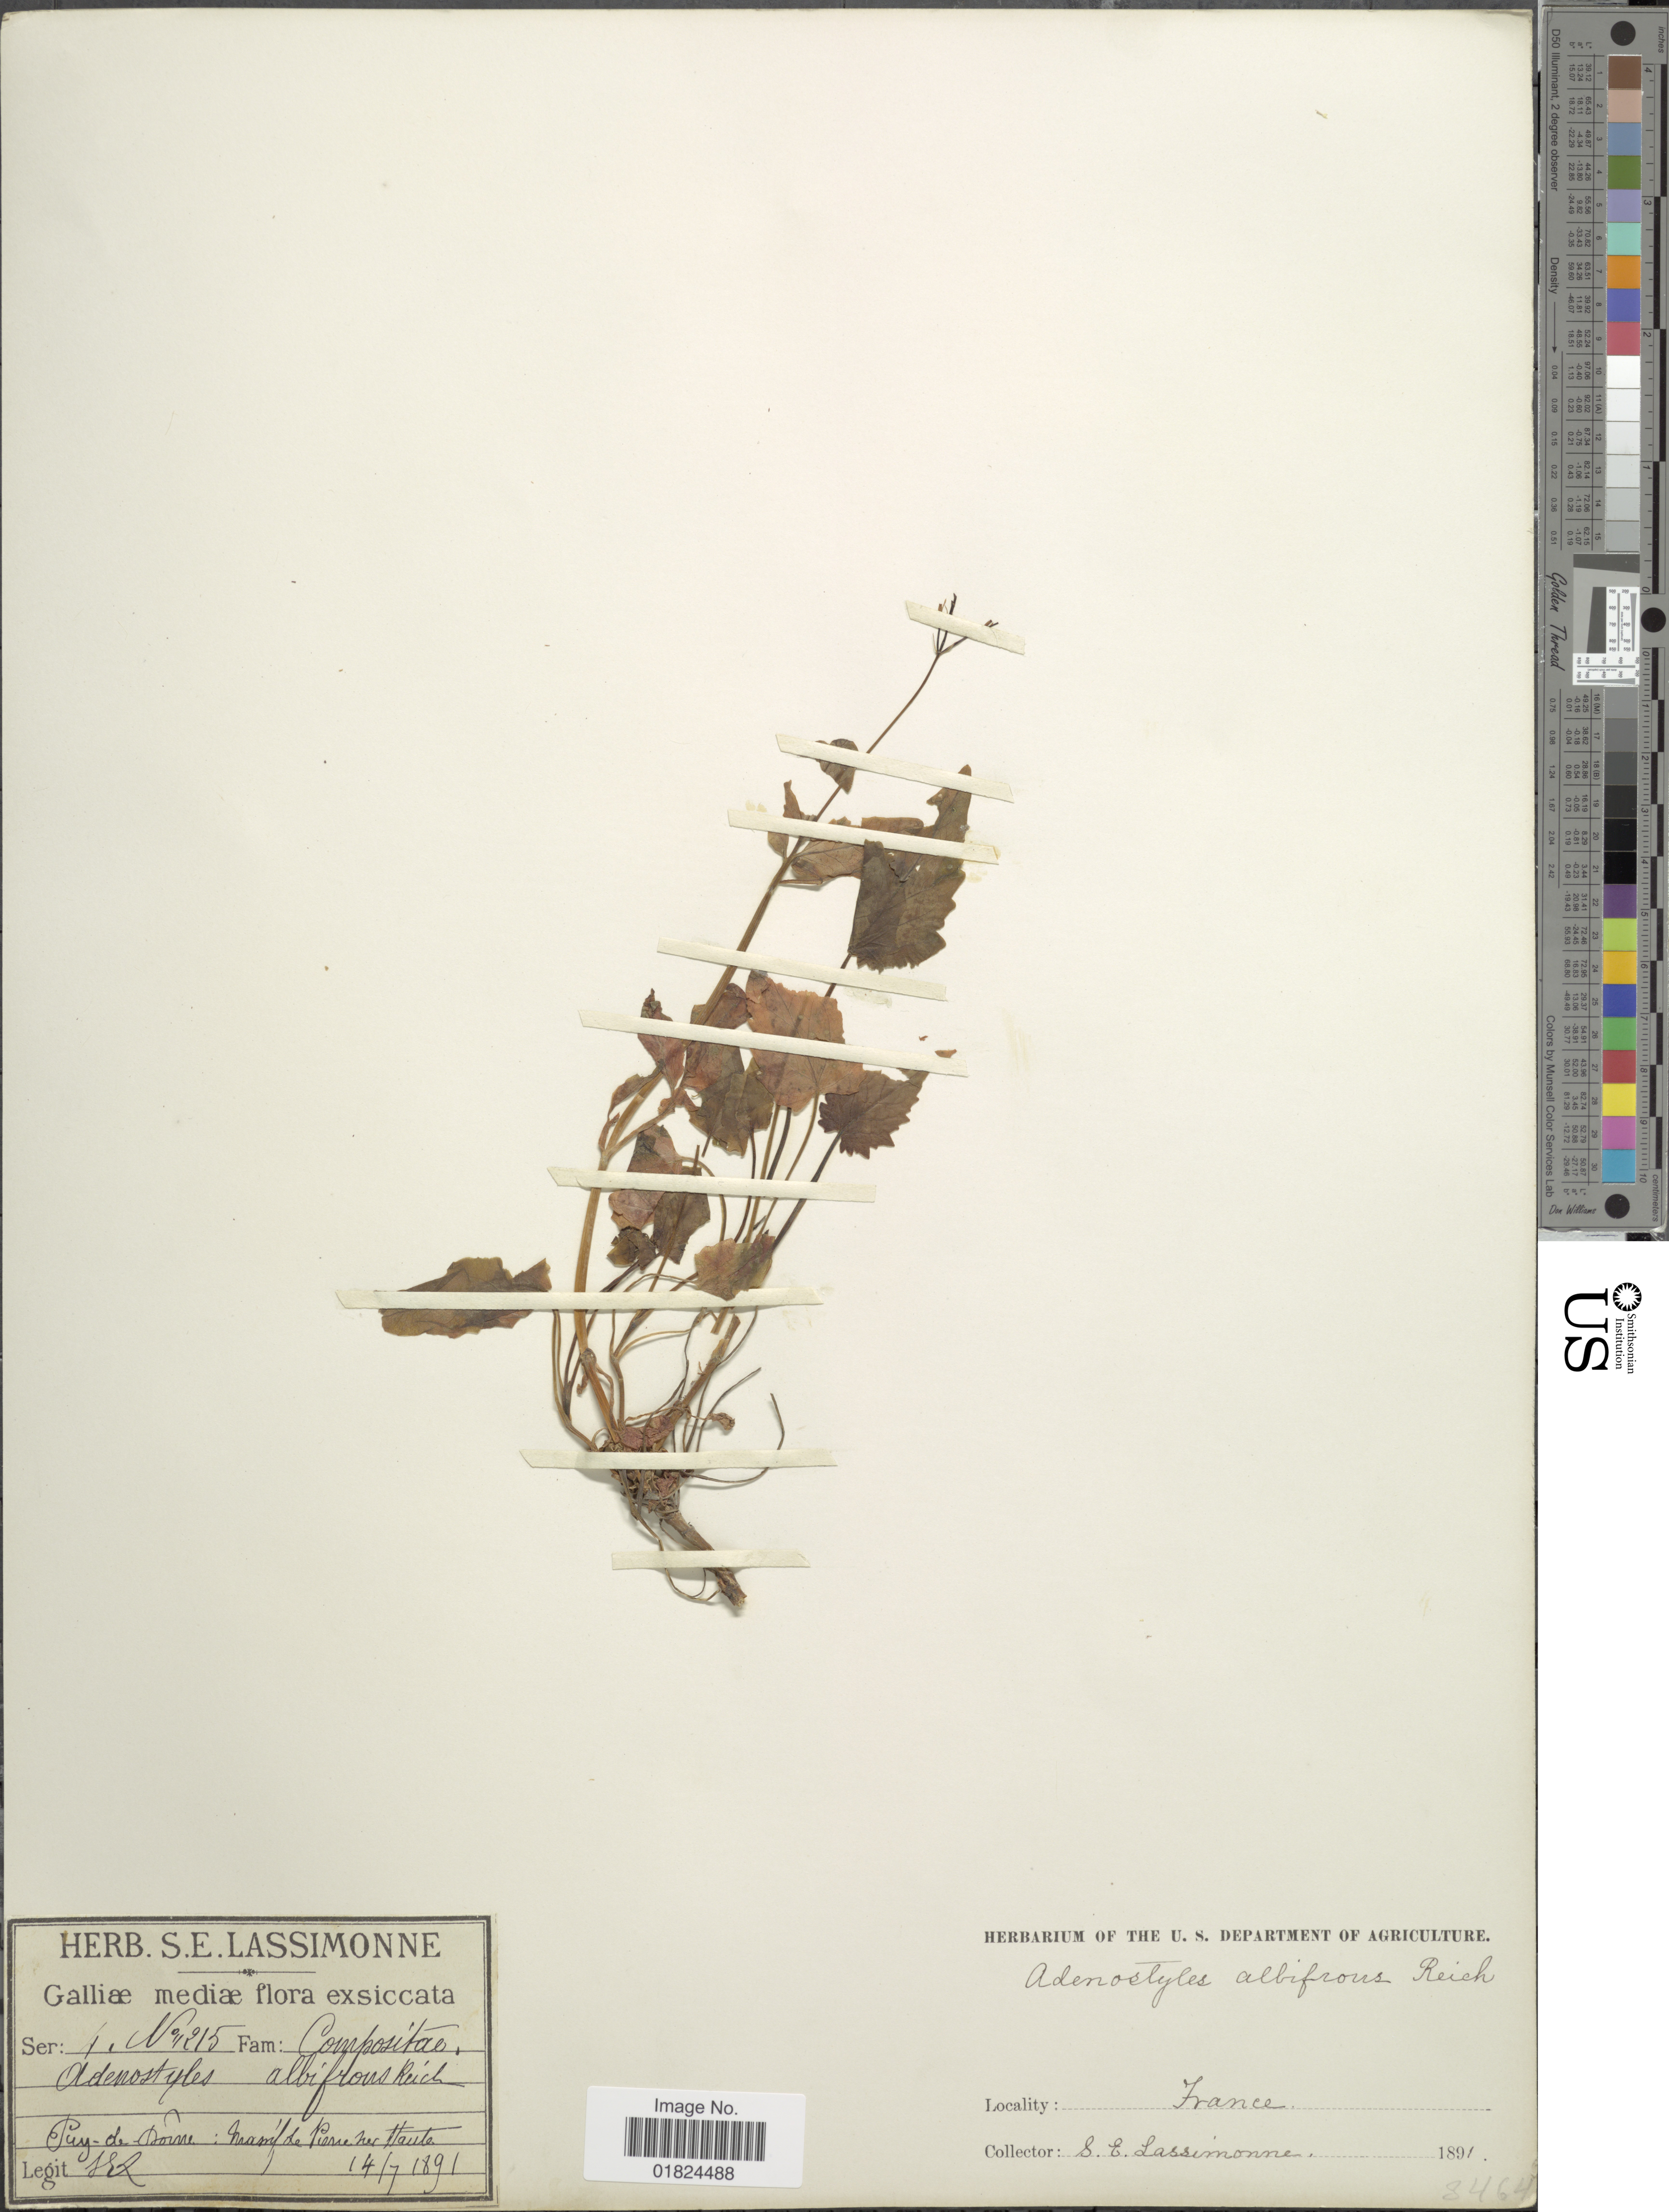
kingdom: Plantae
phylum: Tracheophyta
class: Magnoliopsida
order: Asterales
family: Asteraceae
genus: Adenostyles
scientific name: Adenostyles alliariae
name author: (Gouan) A. Kern.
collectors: S. Lassimonne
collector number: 215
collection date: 1891-07-14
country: France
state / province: Auvergne-Rhône-Alpes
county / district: Puy-de-Dôme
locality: Puy-de-Dôme: Massif de Pierre sur Haute